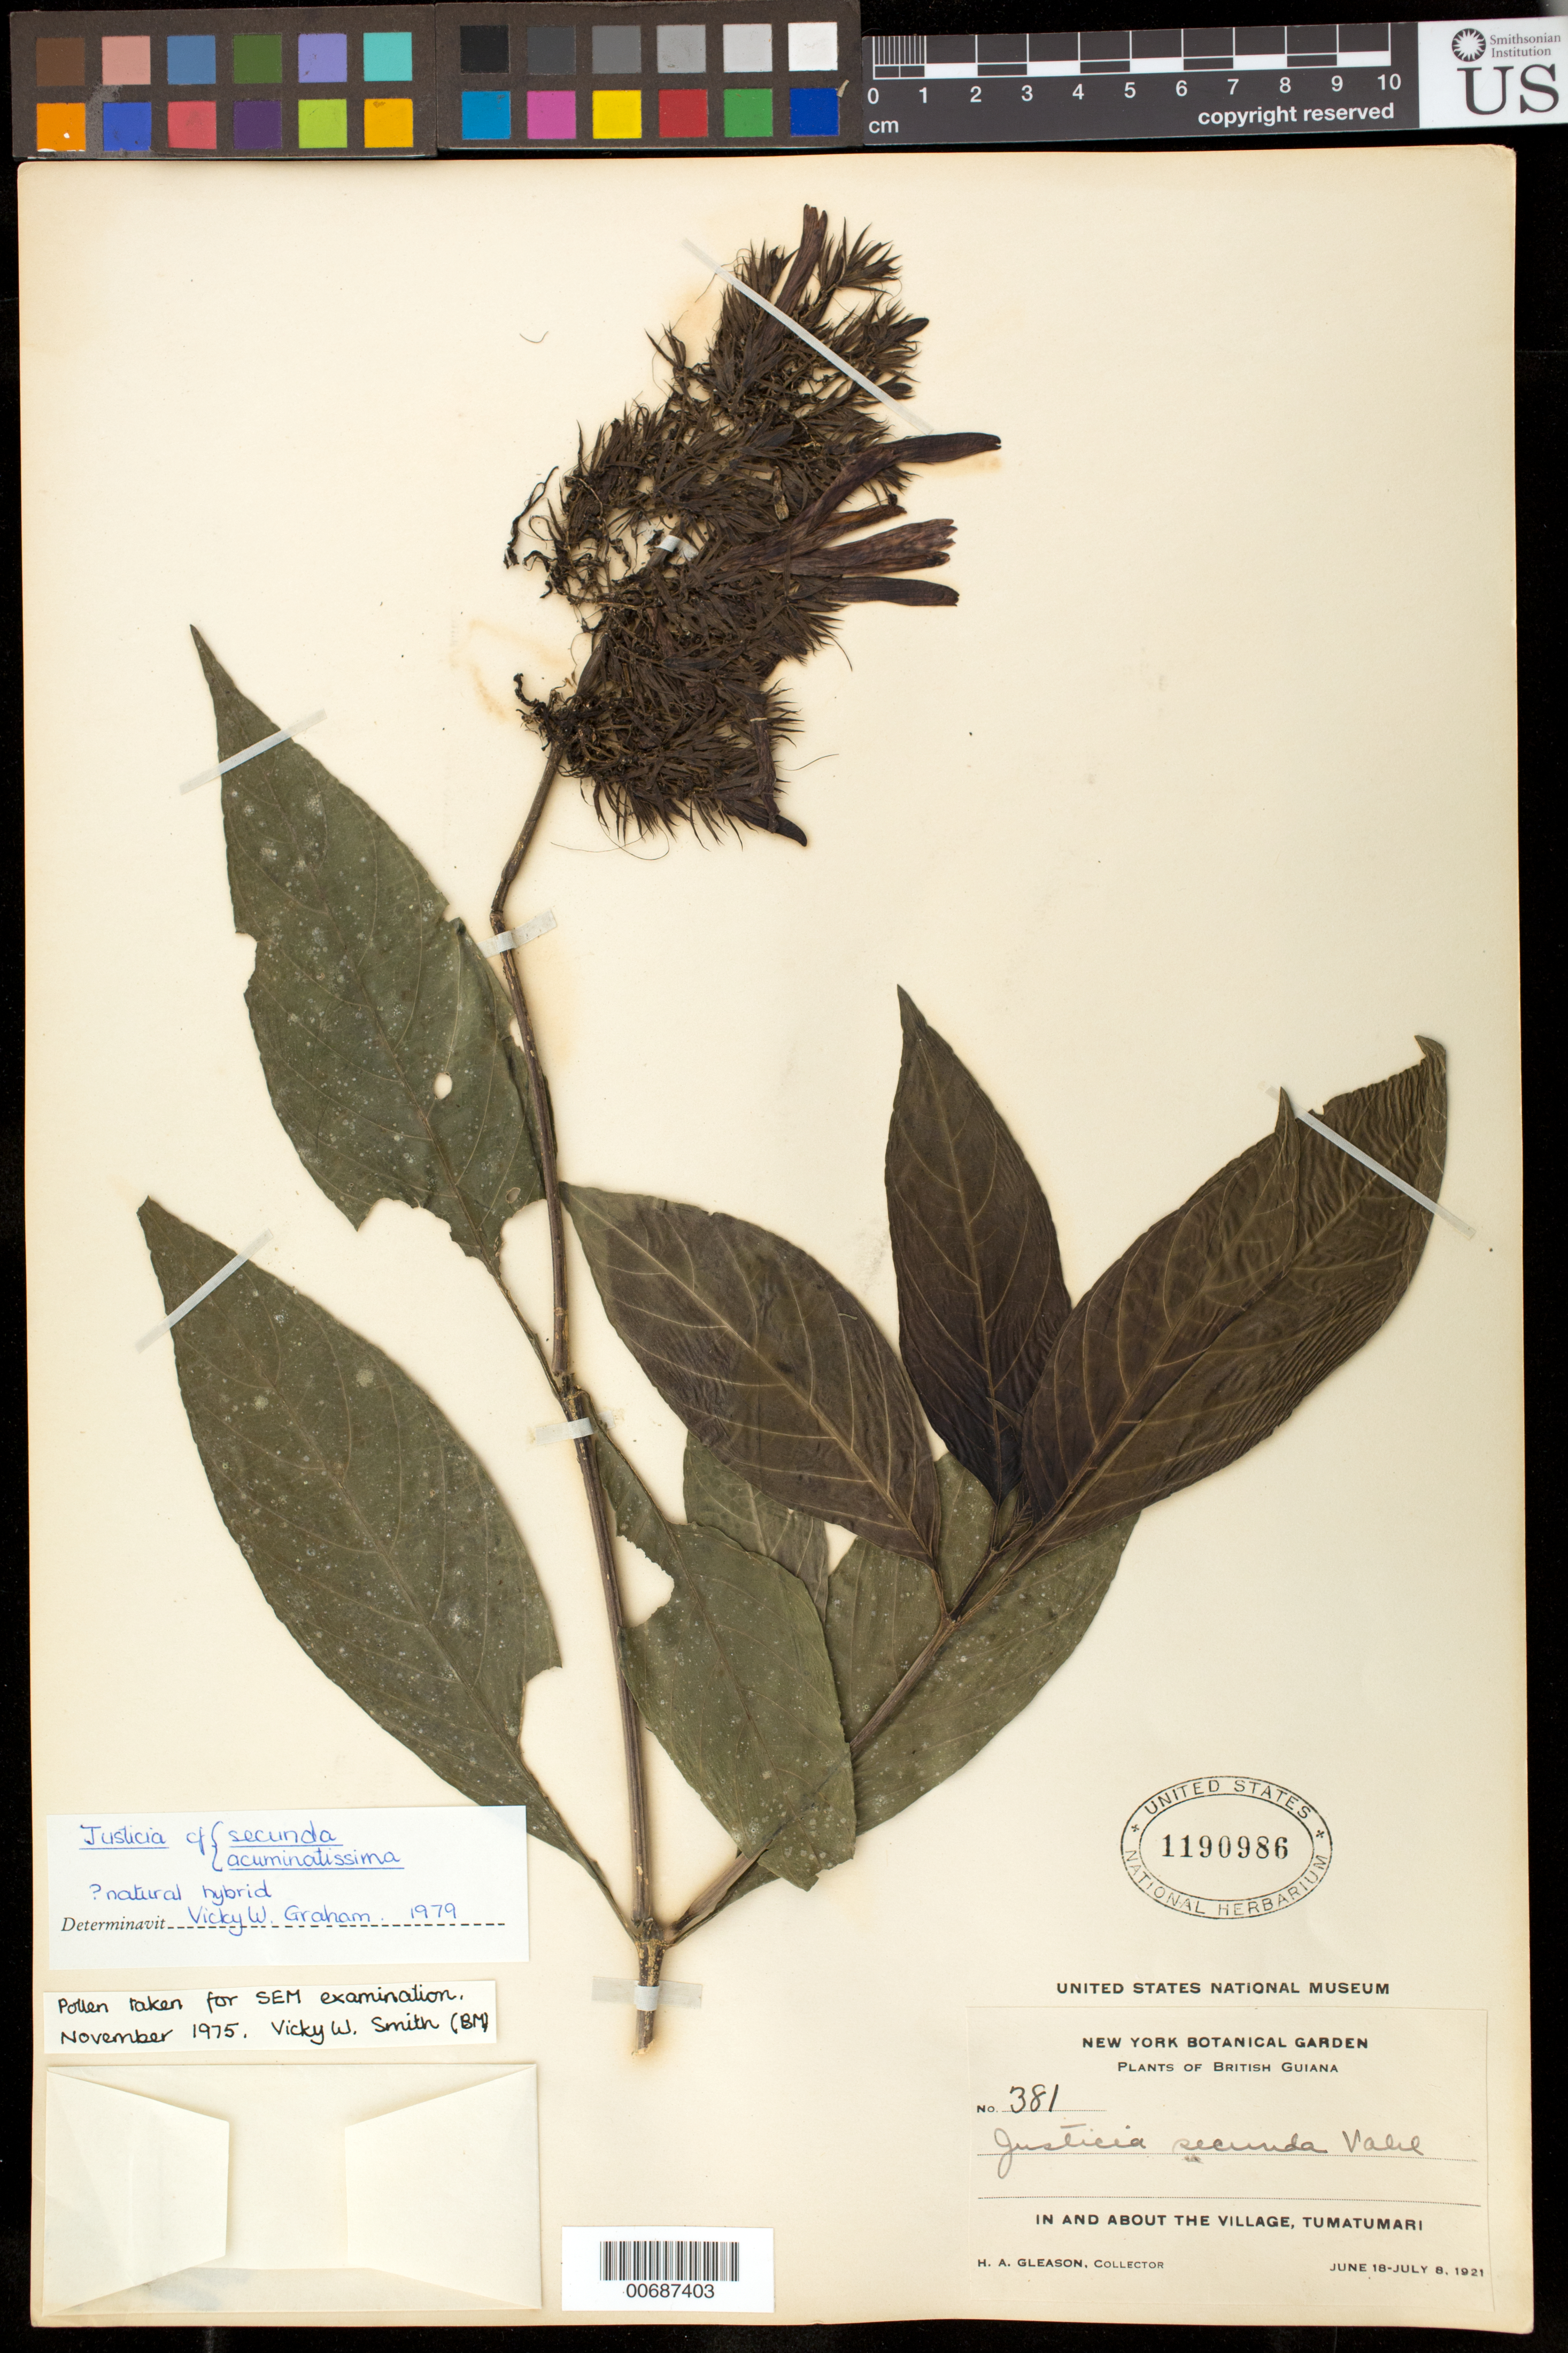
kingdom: Plantae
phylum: Tracheophyta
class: Magnoliopsida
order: Lamiales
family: Acanthaceae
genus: Justicia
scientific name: Justicia acuminatissima x J. secunda Vahl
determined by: Graham, V. W.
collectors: H. A. Gleason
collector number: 381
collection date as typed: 18-Jun-21 to 8-Jul-21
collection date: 1921-06-18/1921-07-08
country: Guyana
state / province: Potaro-Siparuni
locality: Tumatumari Village, Potaro R.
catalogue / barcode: US 1190986